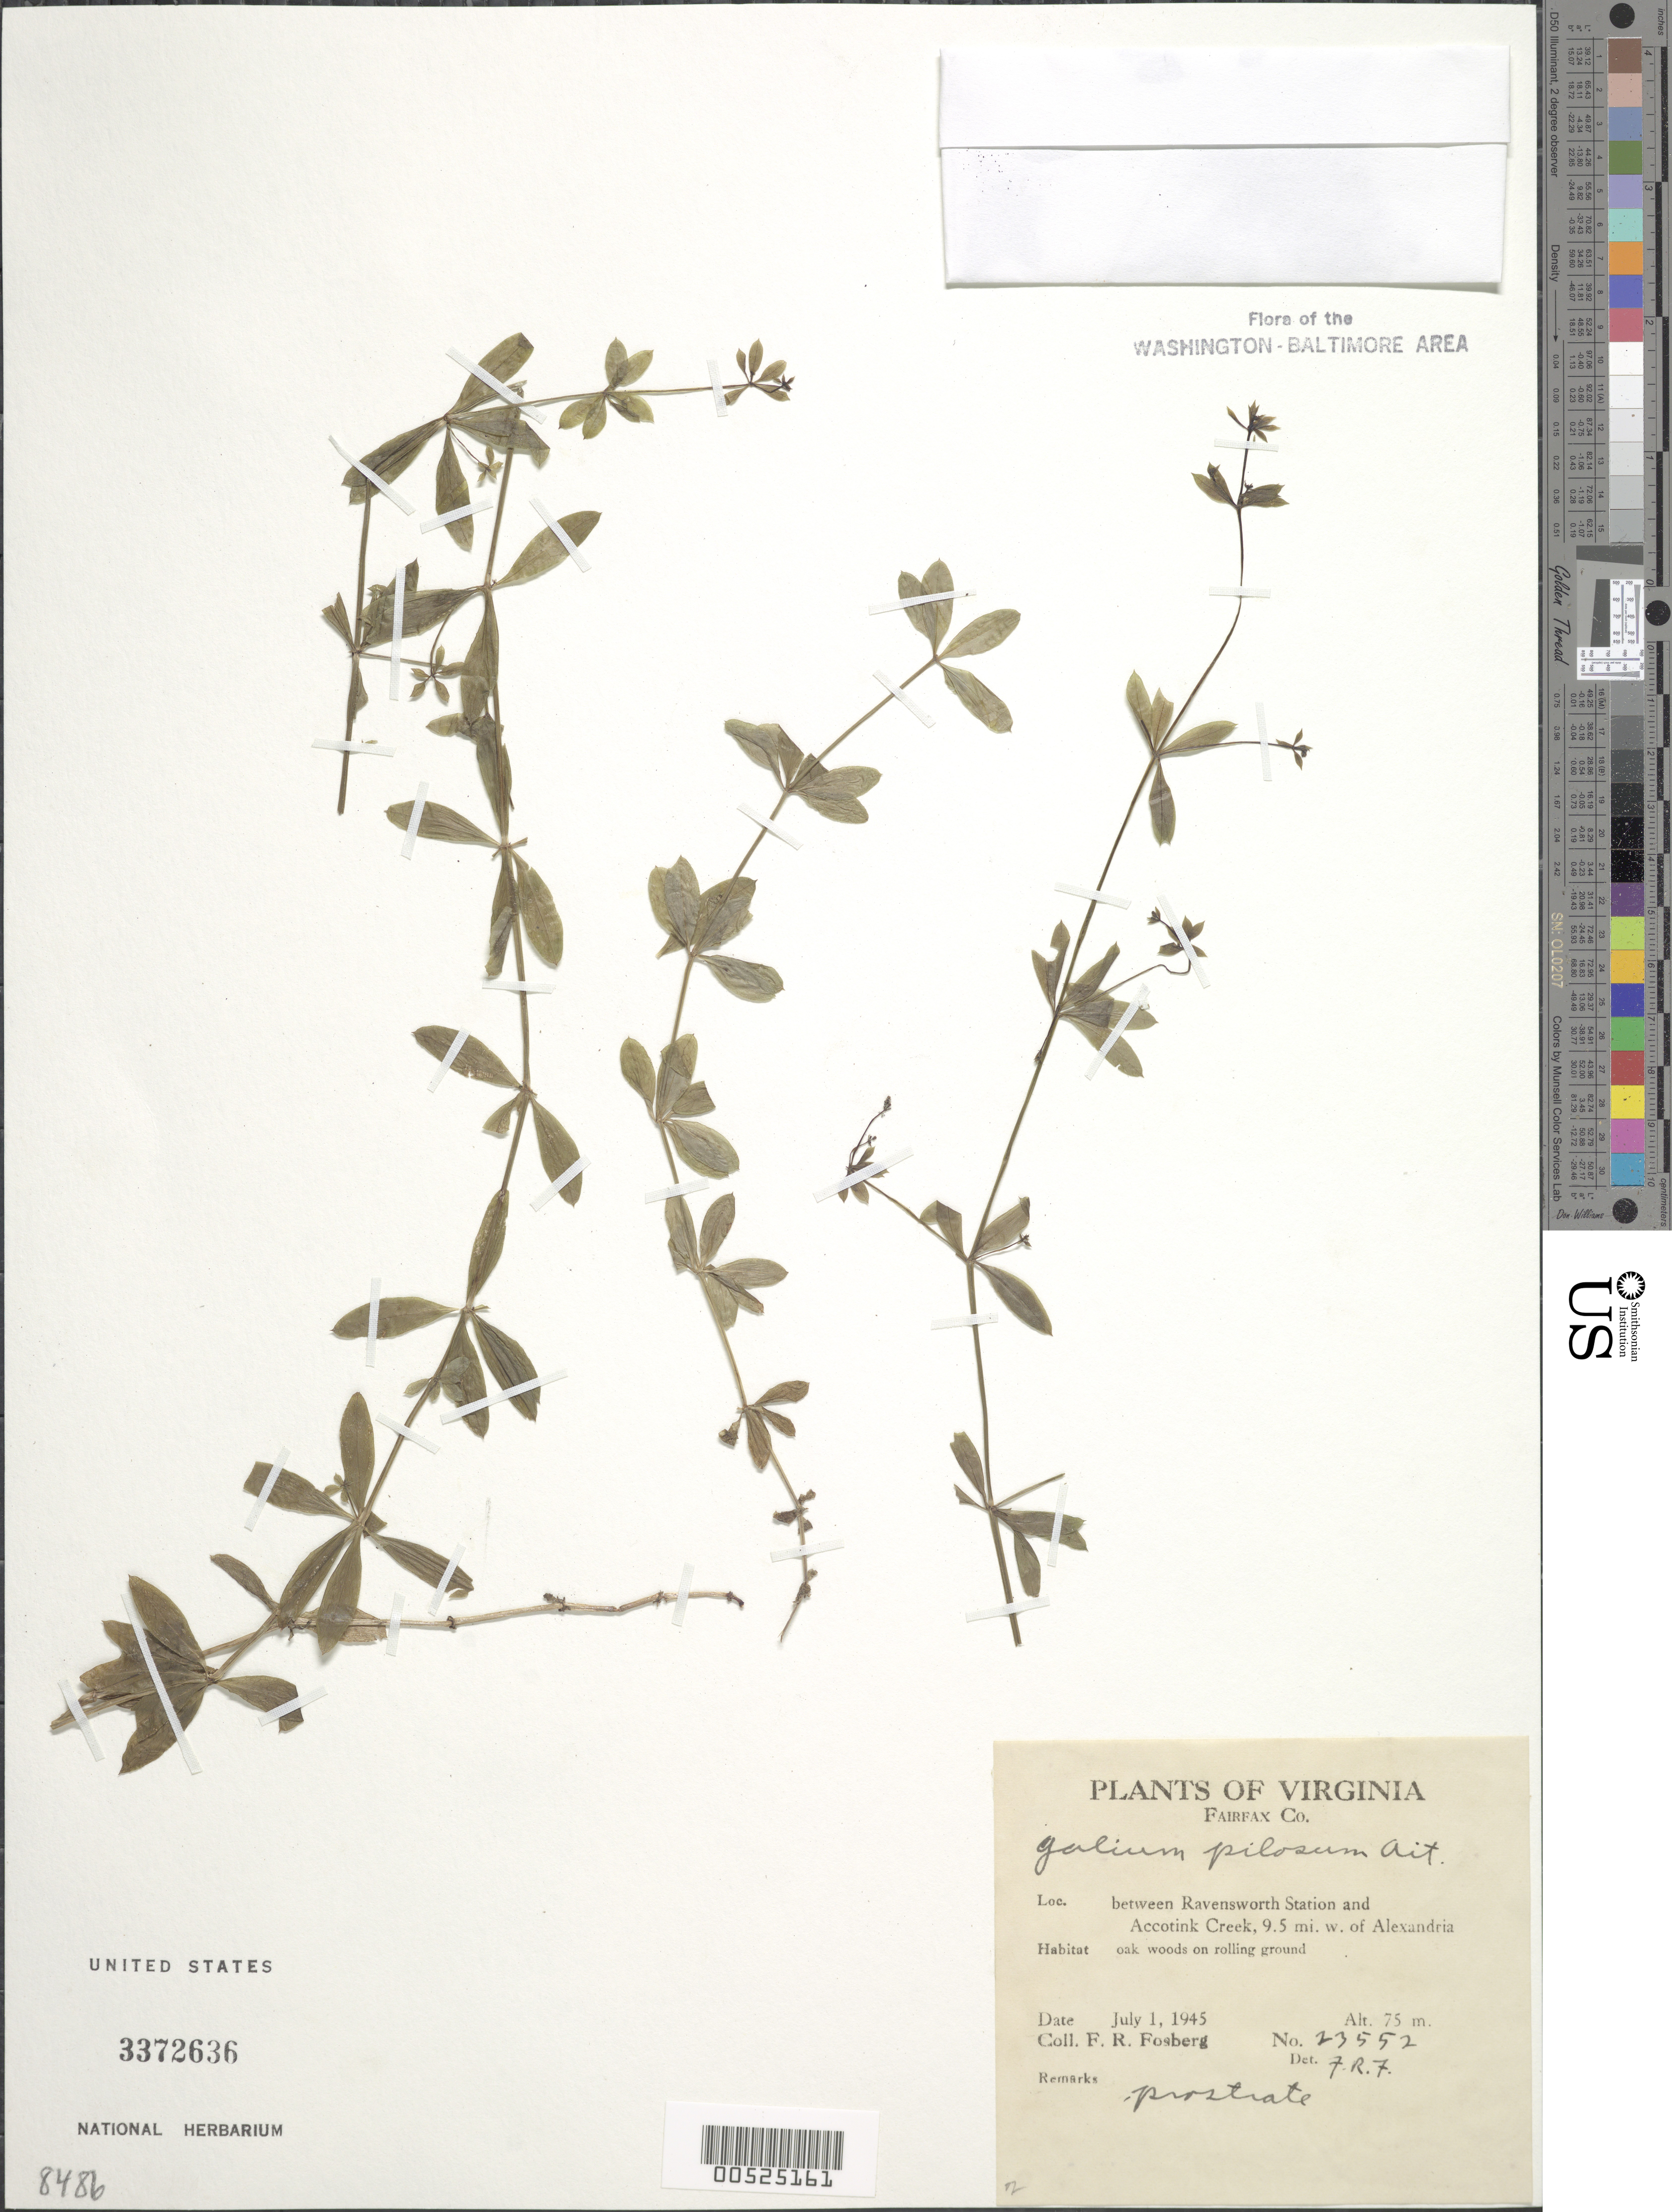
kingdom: Plantae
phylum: Tracheophyta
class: Magnoliopsida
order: Gentianales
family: Rubiaceae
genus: Galium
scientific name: Galium pilosum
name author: Aiton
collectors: F. R. Fosberg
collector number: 23552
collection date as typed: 01 Jul 1945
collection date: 1945-07-01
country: United States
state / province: Virginia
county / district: Fairfax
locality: Between Ravensworth Station and Accotink Creek, 9.5 mi. W of Alexandria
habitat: Oak woods on rolling ground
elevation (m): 75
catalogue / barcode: US 3372636